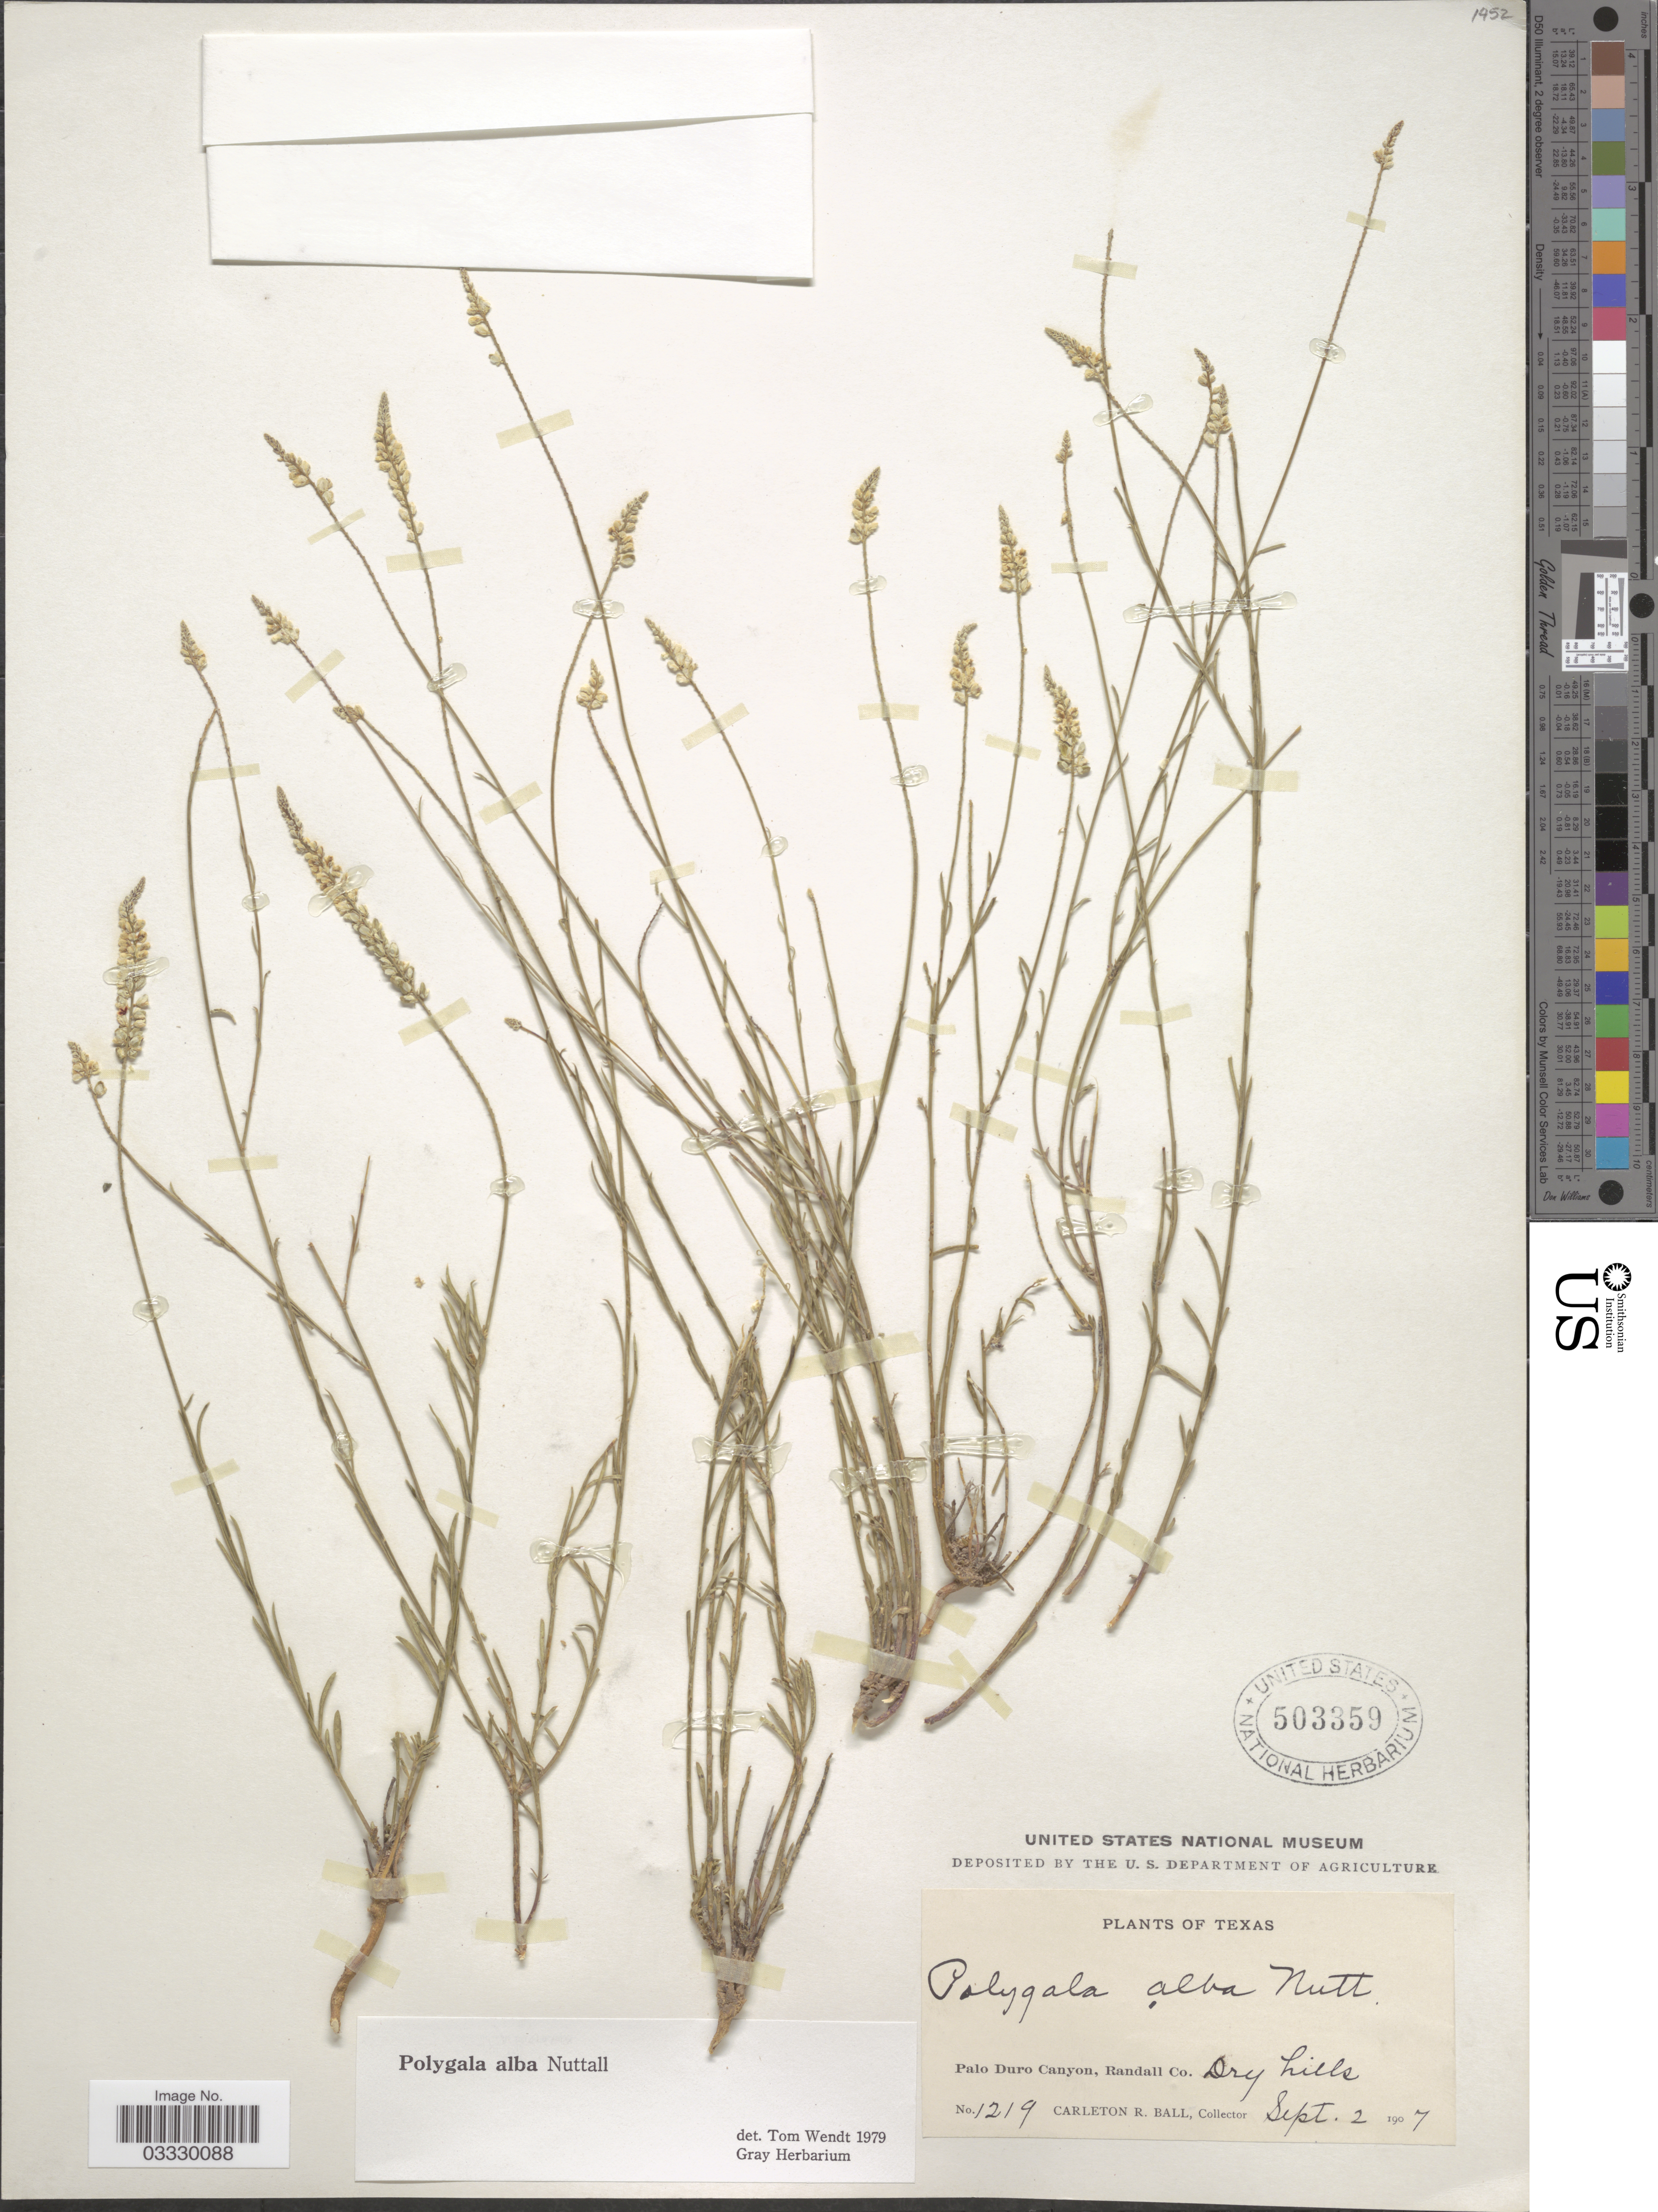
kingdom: Plantae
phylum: Tracheophyta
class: Magnoliopsida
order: Fabales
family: Polygalaceae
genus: Polygala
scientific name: Polygala alba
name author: Nutt.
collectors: C. R. Ball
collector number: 1219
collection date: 1907-09-02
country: United States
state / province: Texas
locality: Palo Duro Canyon, Randall Co.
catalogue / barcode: US 503359